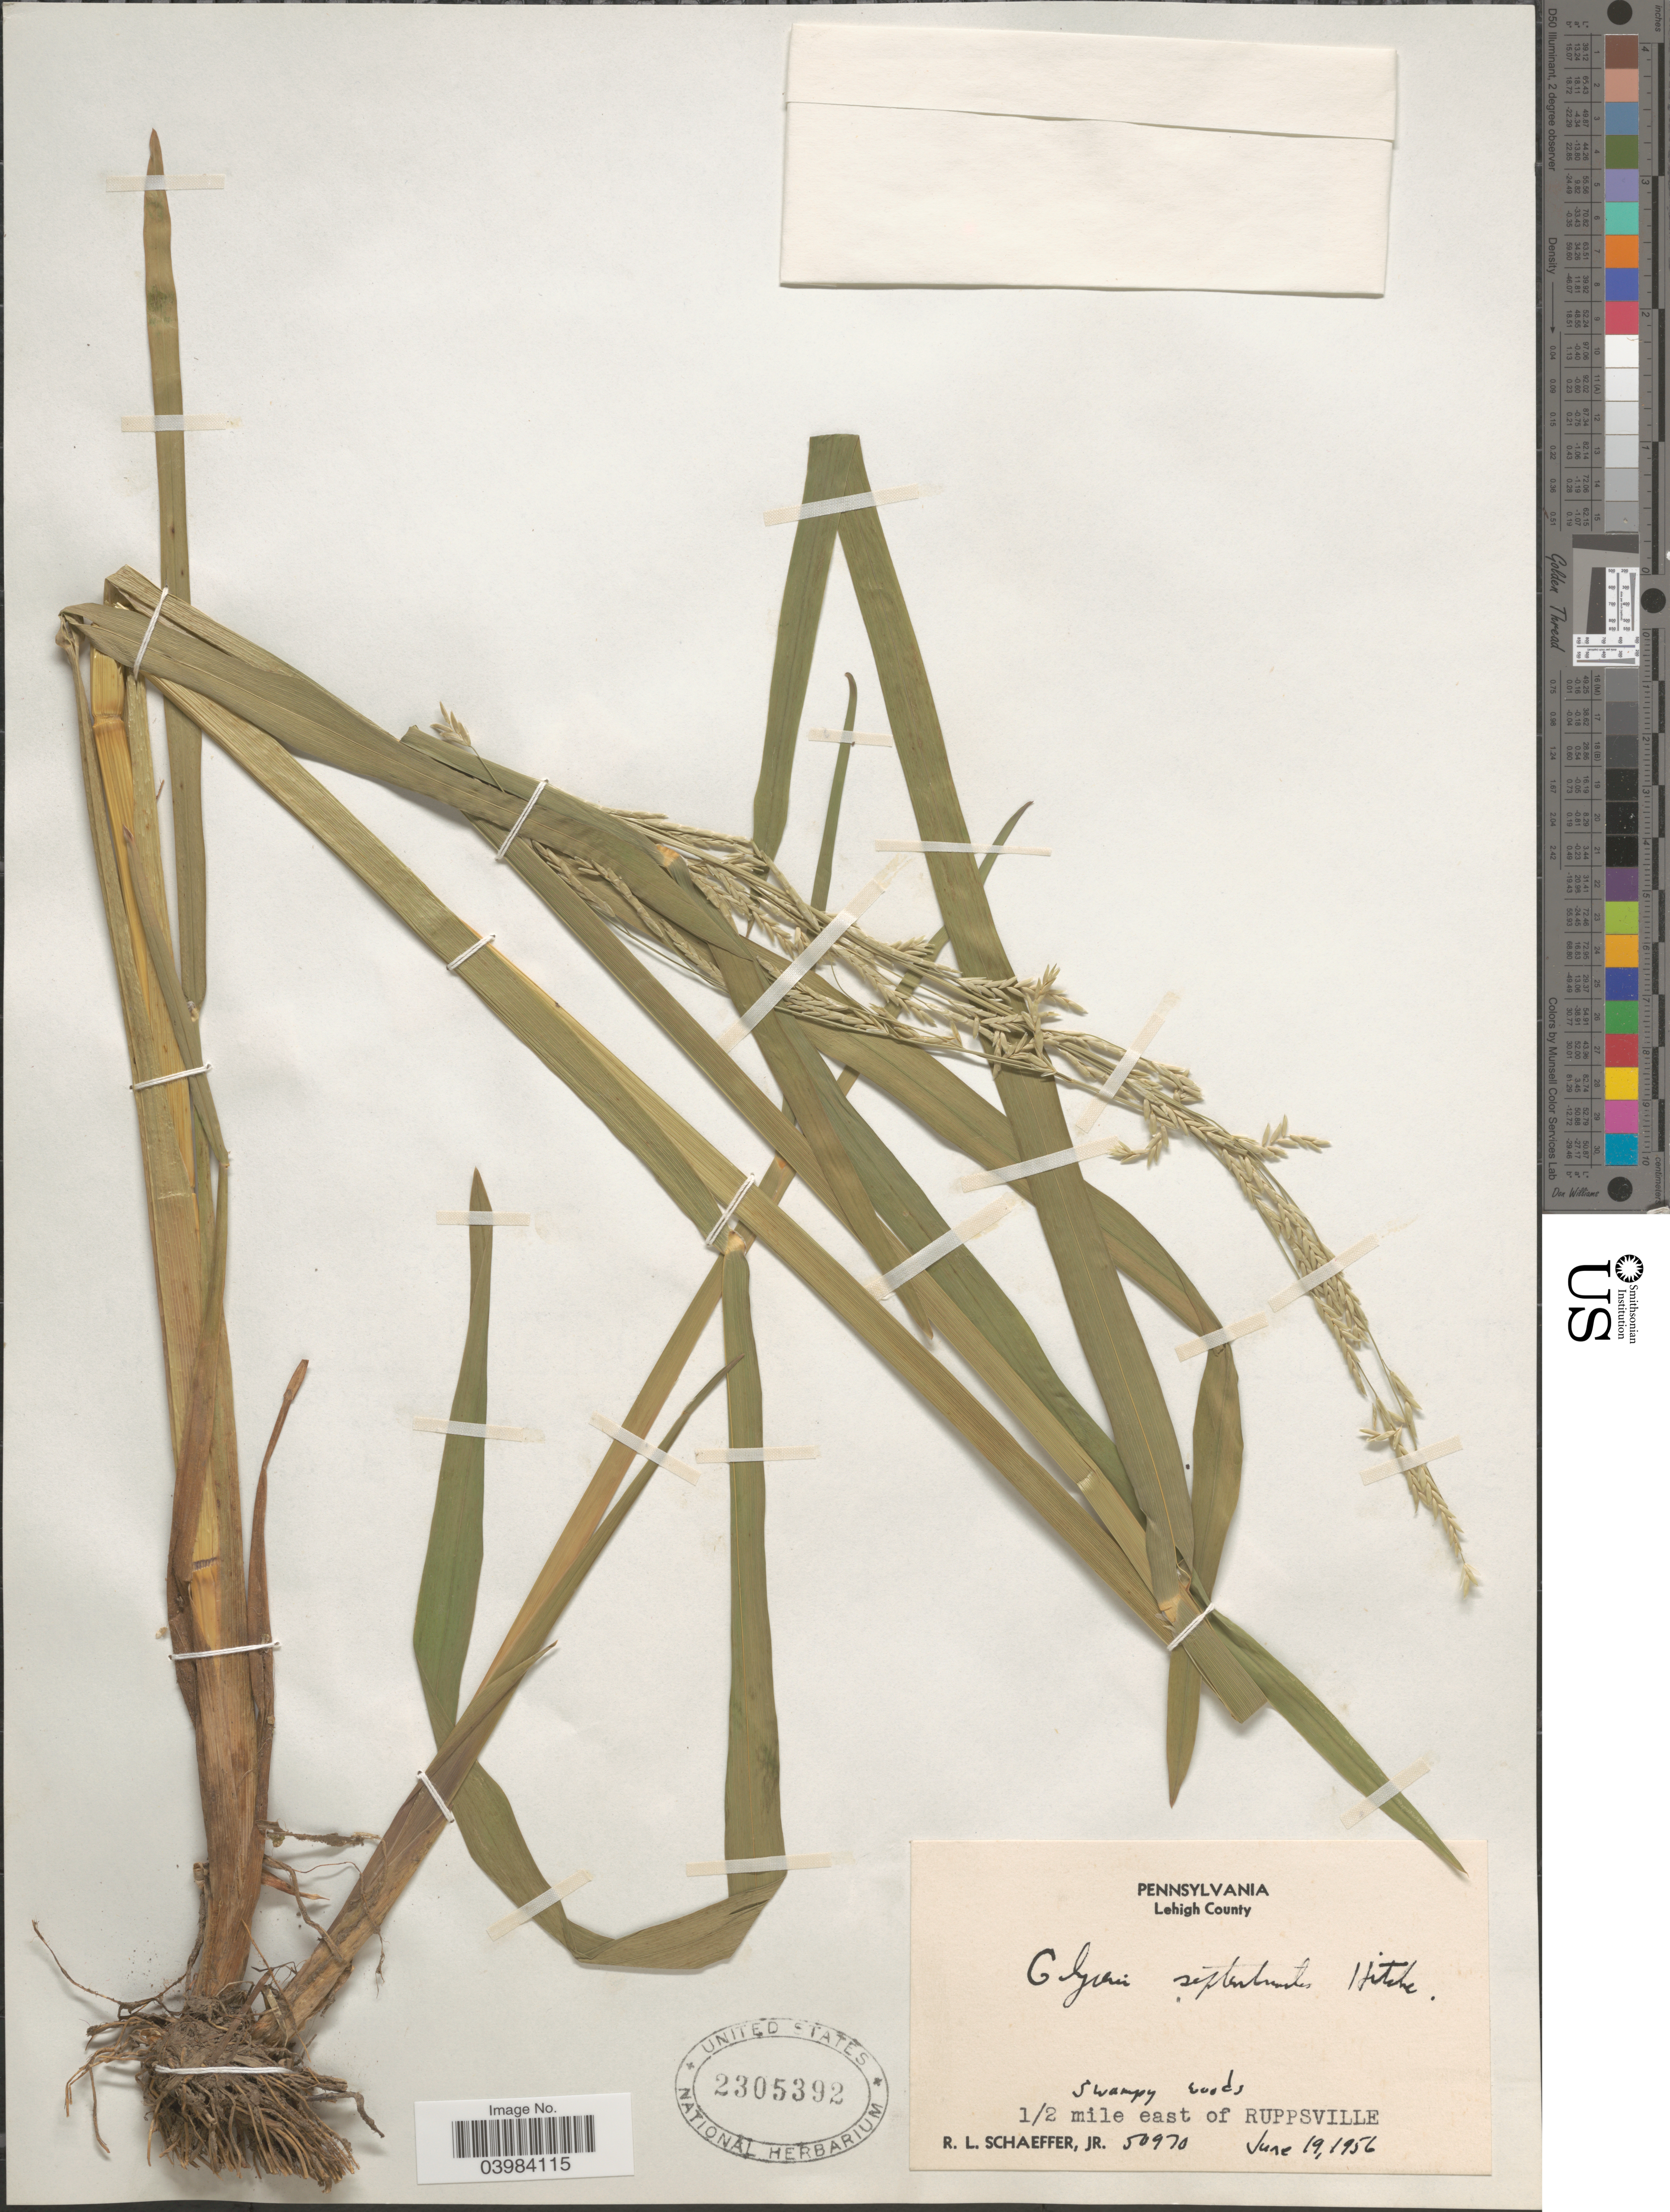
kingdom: Plantae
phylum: Tracheophyta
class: Liliopsida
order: Poales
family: Poaceae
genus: Glyceria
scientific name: Glyceria septentrionalis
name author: Hitchc.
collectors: R. L. Schaeffer Jr.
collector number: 50970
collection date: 1956-06-19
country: United States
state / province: Pennsylvania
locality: Lehigh County. ½ mile east of Ruppsville.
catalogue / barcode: US 2305392